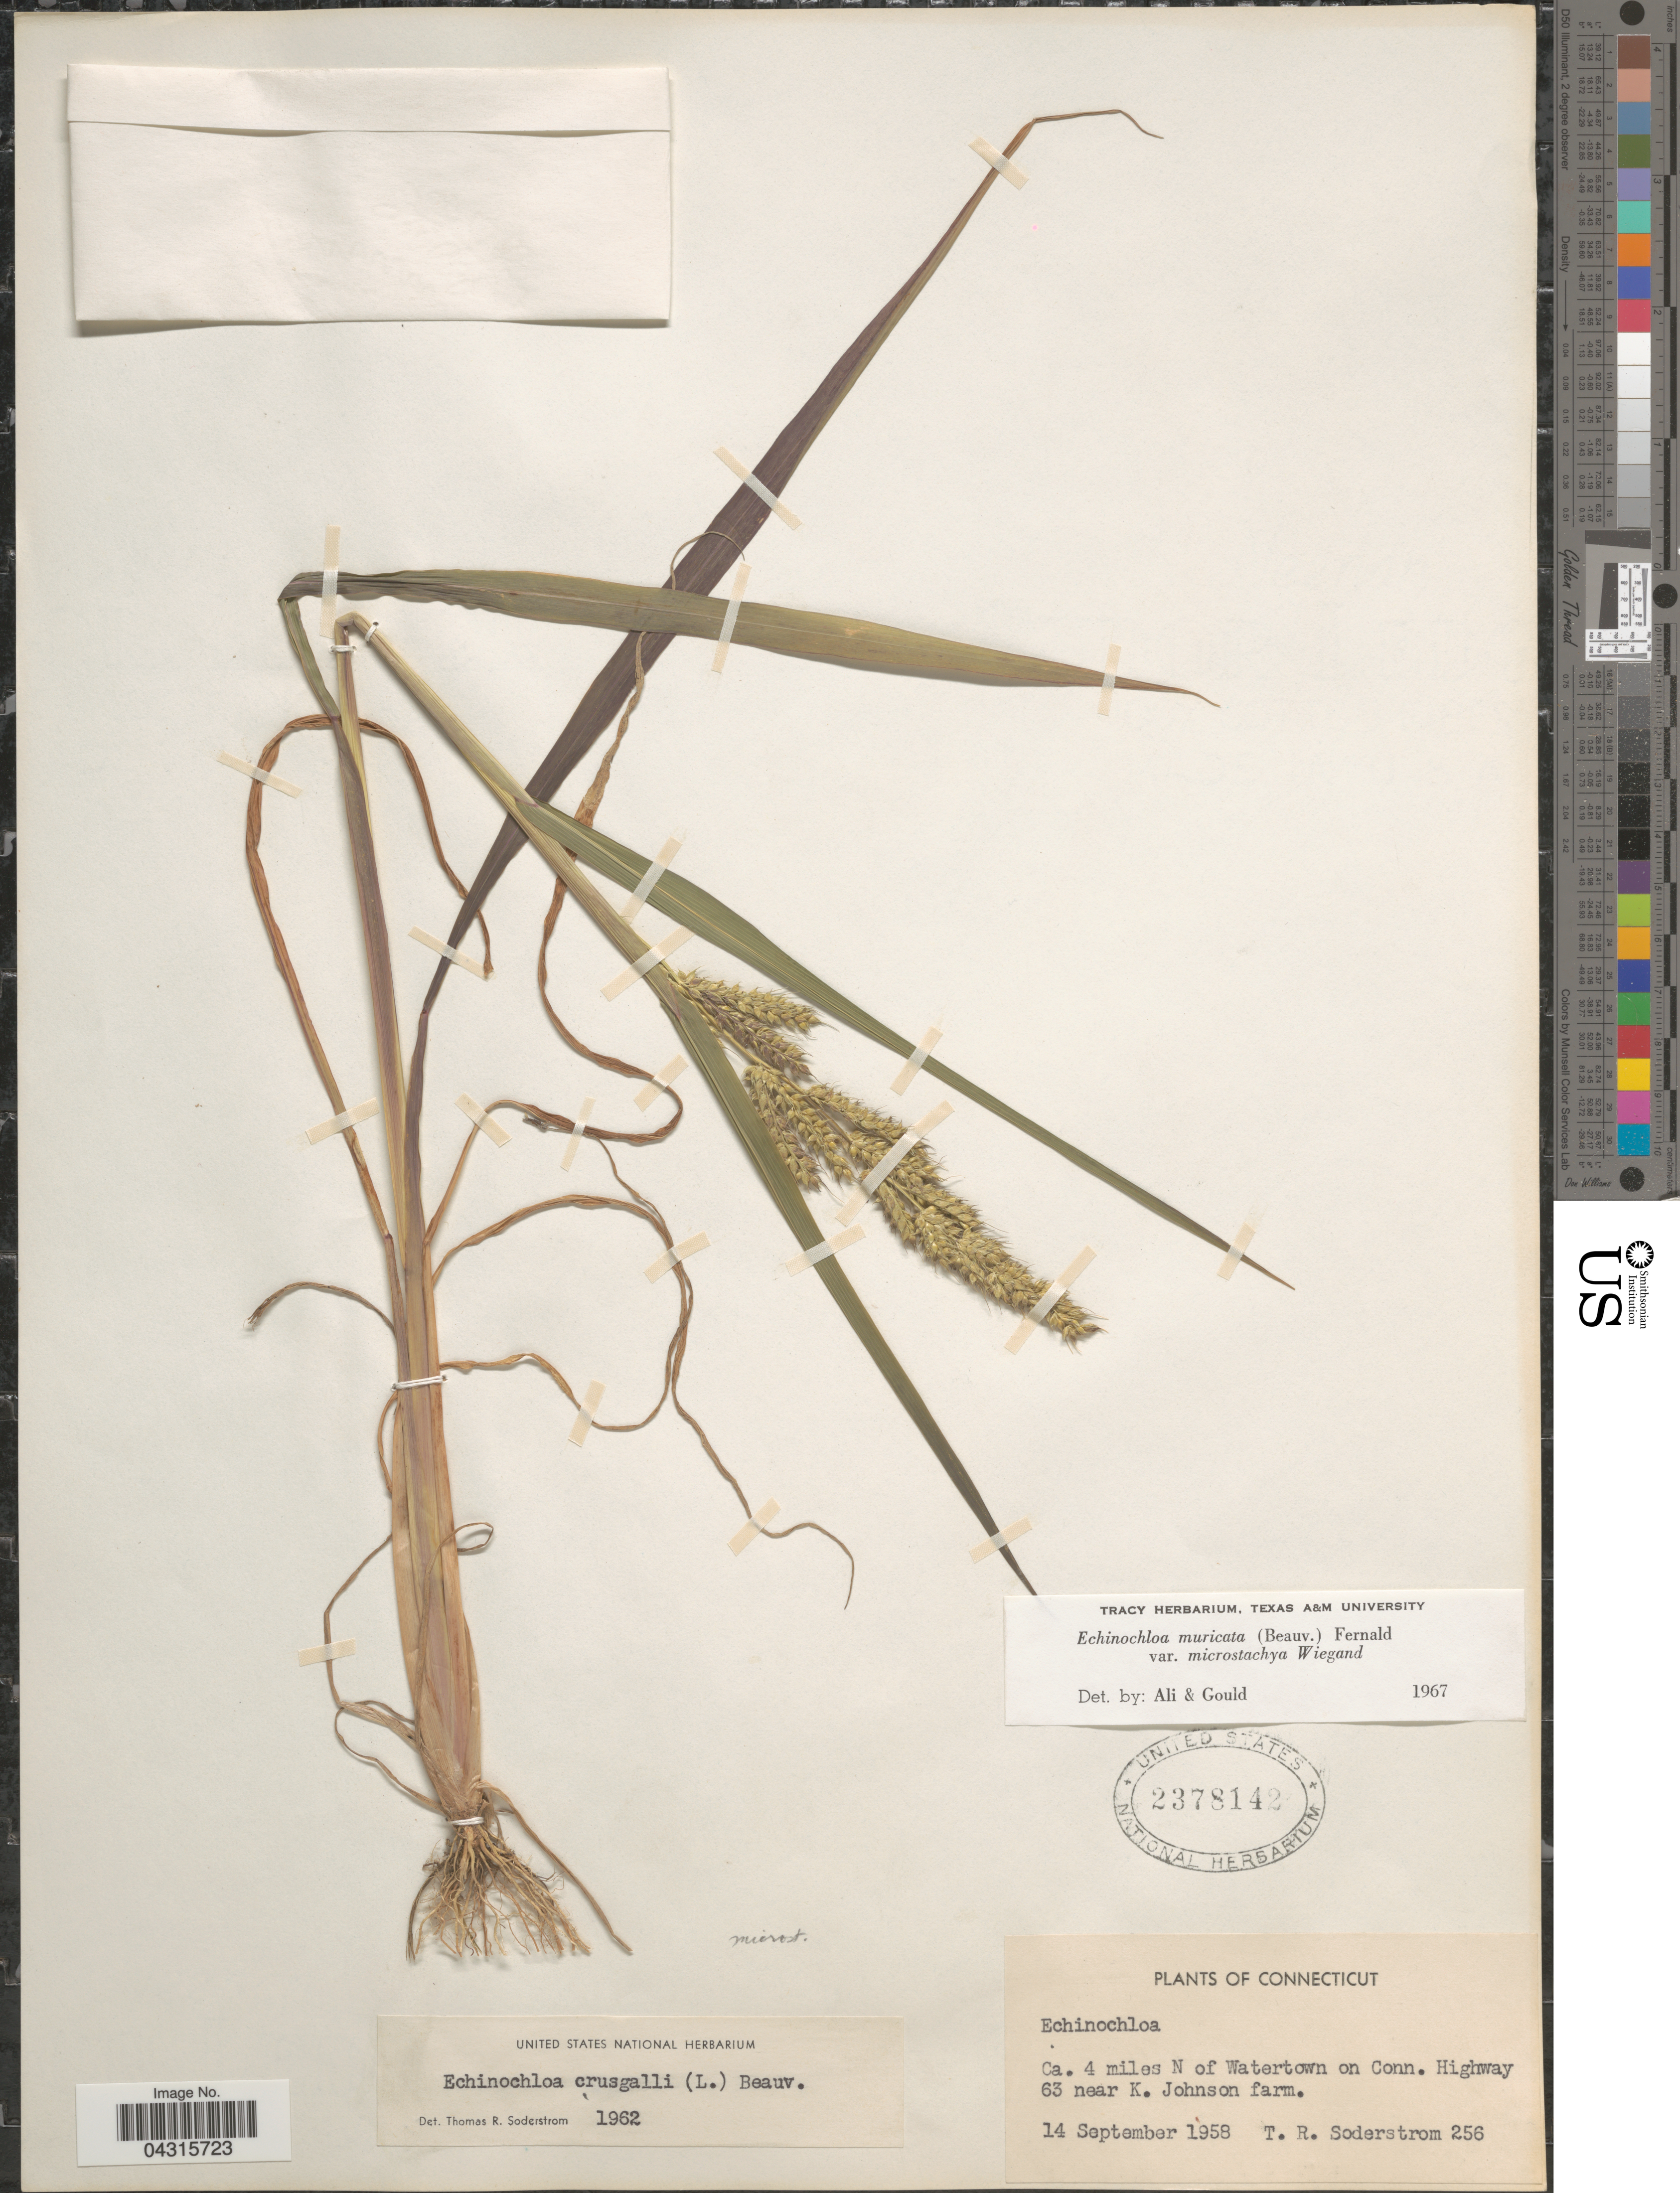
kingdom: Plantae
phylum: Tracheophyta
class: Liliopsida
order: Poales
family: Poaceae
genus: Echinochloa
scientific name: Echinochloa muricata var. microstachya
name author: Wiegand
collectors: T. R. Soderstrom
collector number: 256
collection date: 1958-09-14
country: United States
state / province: Connecticut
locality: Ca. 4 miles N of Watertown on Conn. Highway 63 near K. Johnson farm.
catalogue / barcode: US 2378142